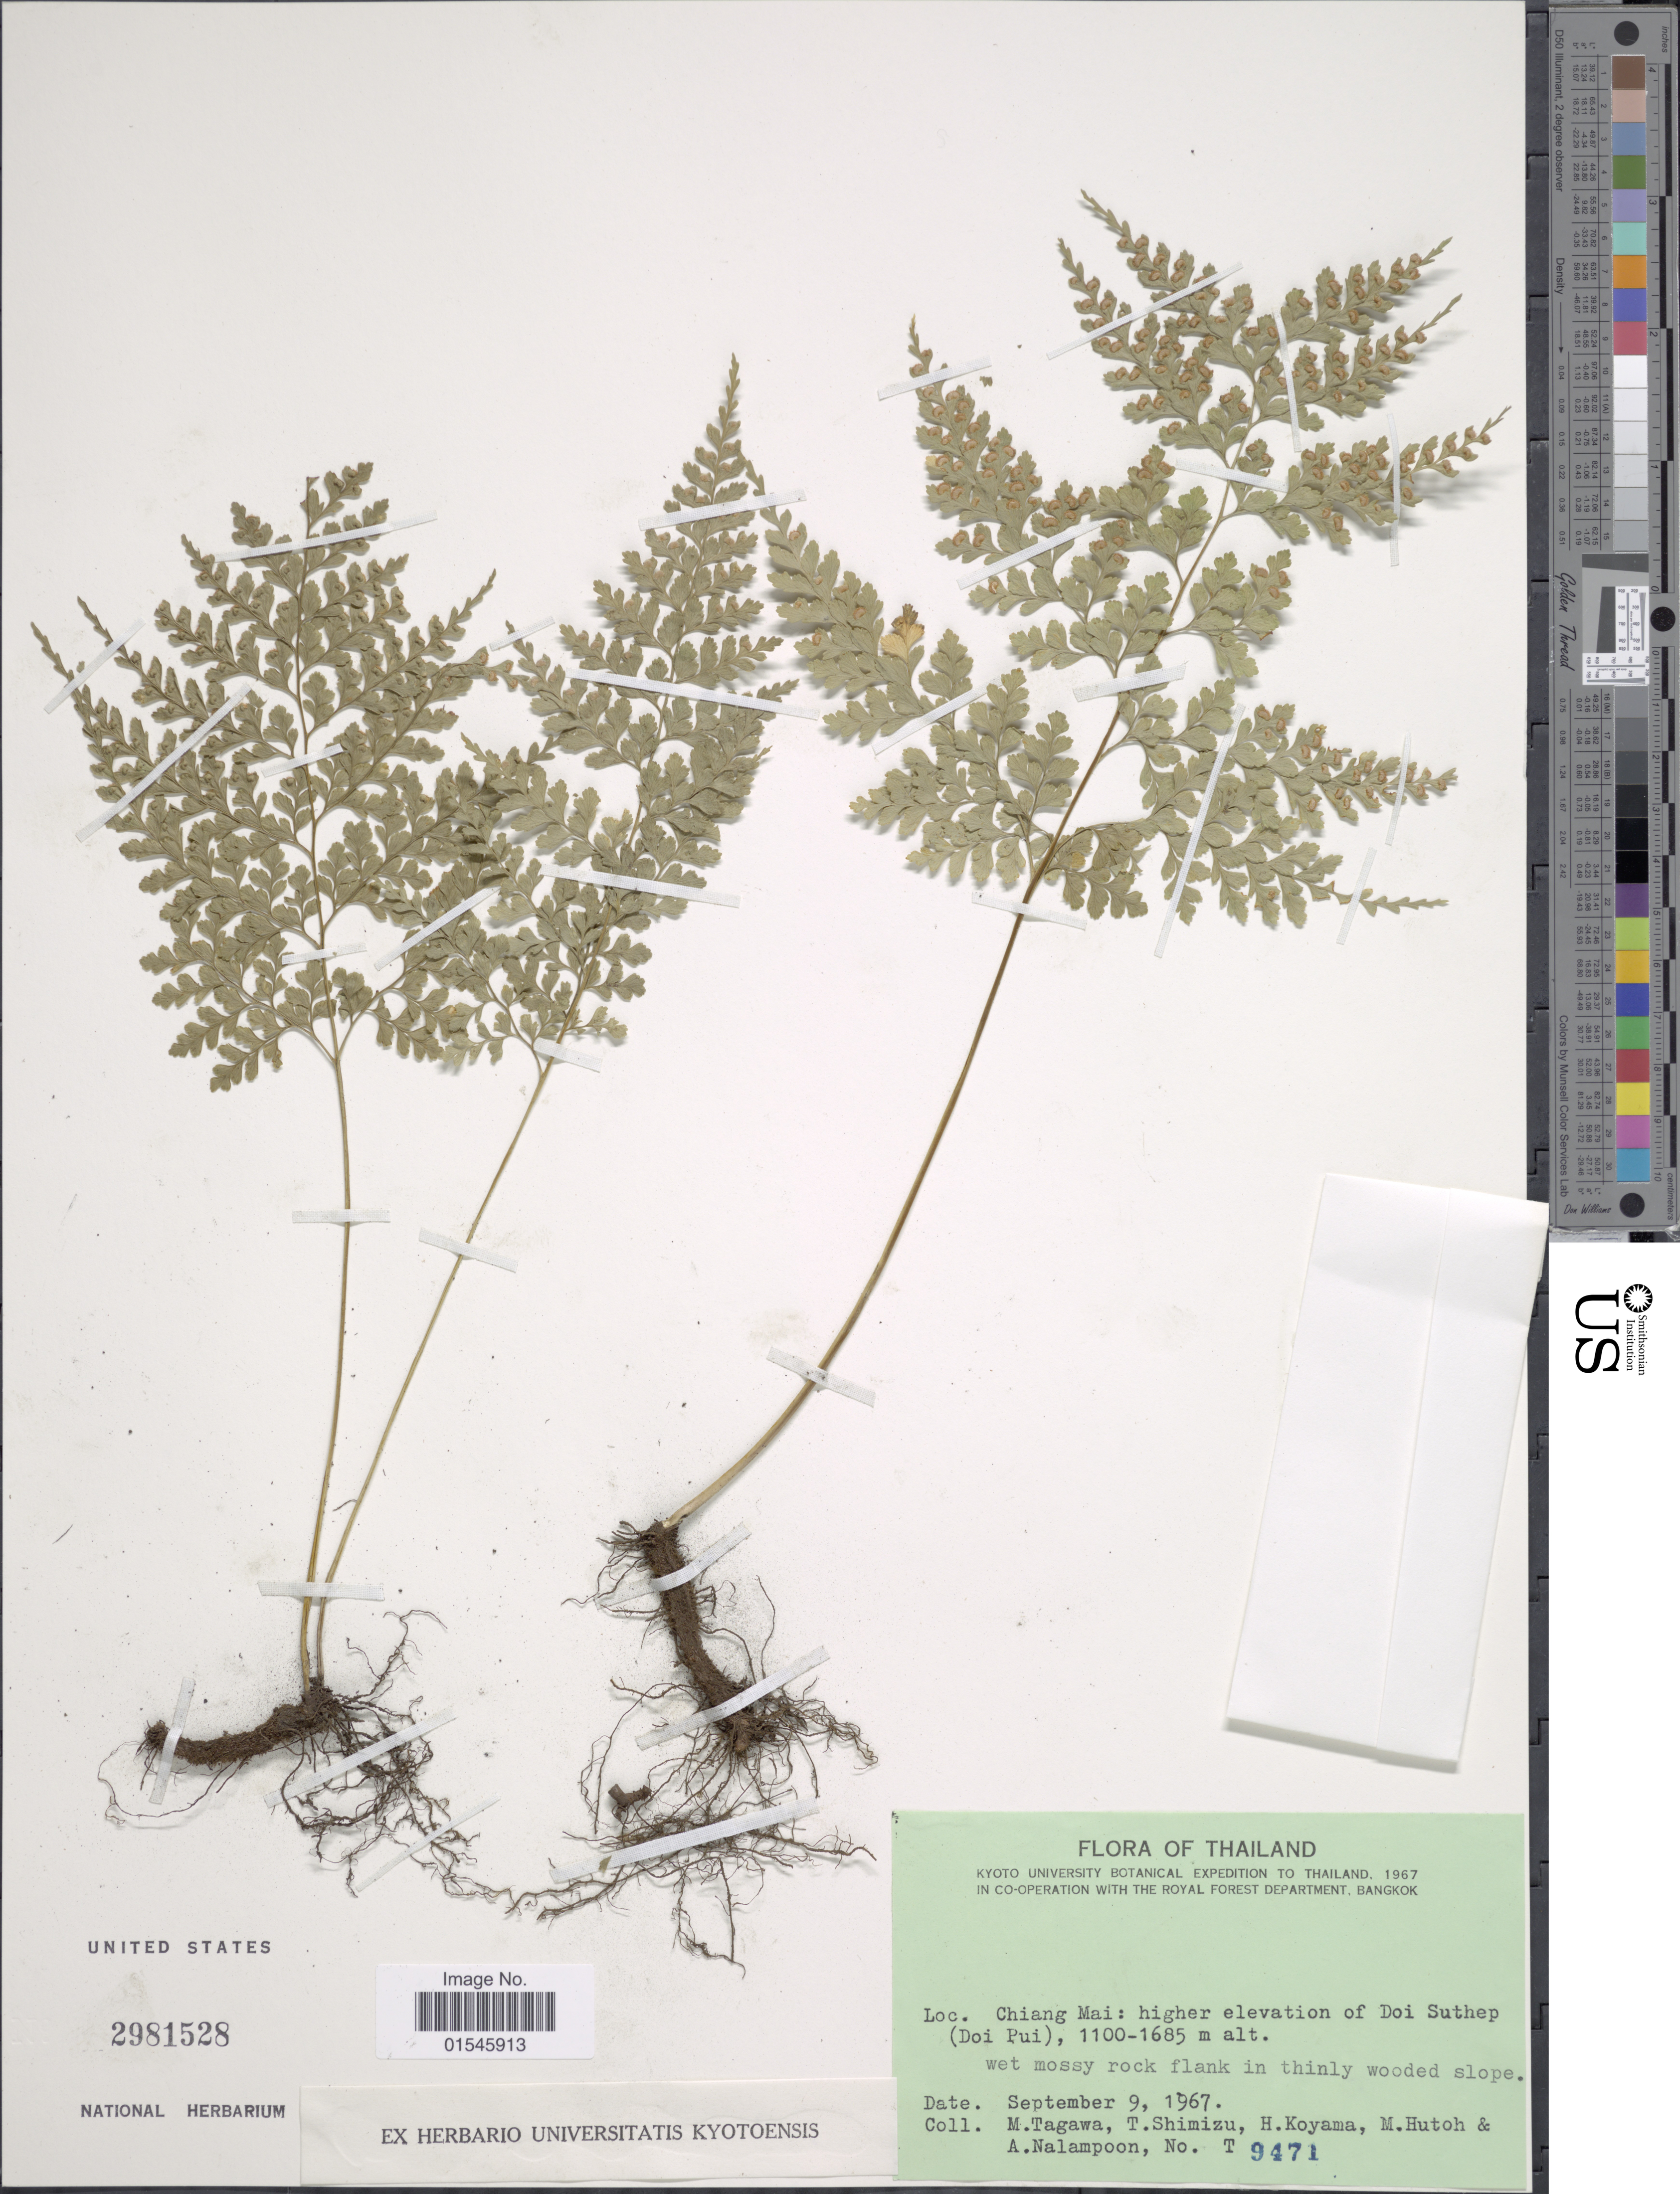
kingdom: Plantae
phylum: Tracheophyta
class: Polypodiopsida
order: Polypodiales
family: Hypodematiaceae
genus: Leucostegia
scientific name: Leucostegia sp.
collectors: M. Tagawa, T. Shimizu, H. Koyama, M. Hutoh & A. Nalampoon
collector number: T 9471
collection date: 1967-09-09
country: Thailand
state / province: Chiang Mai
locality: Chiang Mai: higher elevation of Doi Suthep (Doi Pui)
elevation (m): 1100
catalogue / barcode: US 2981528